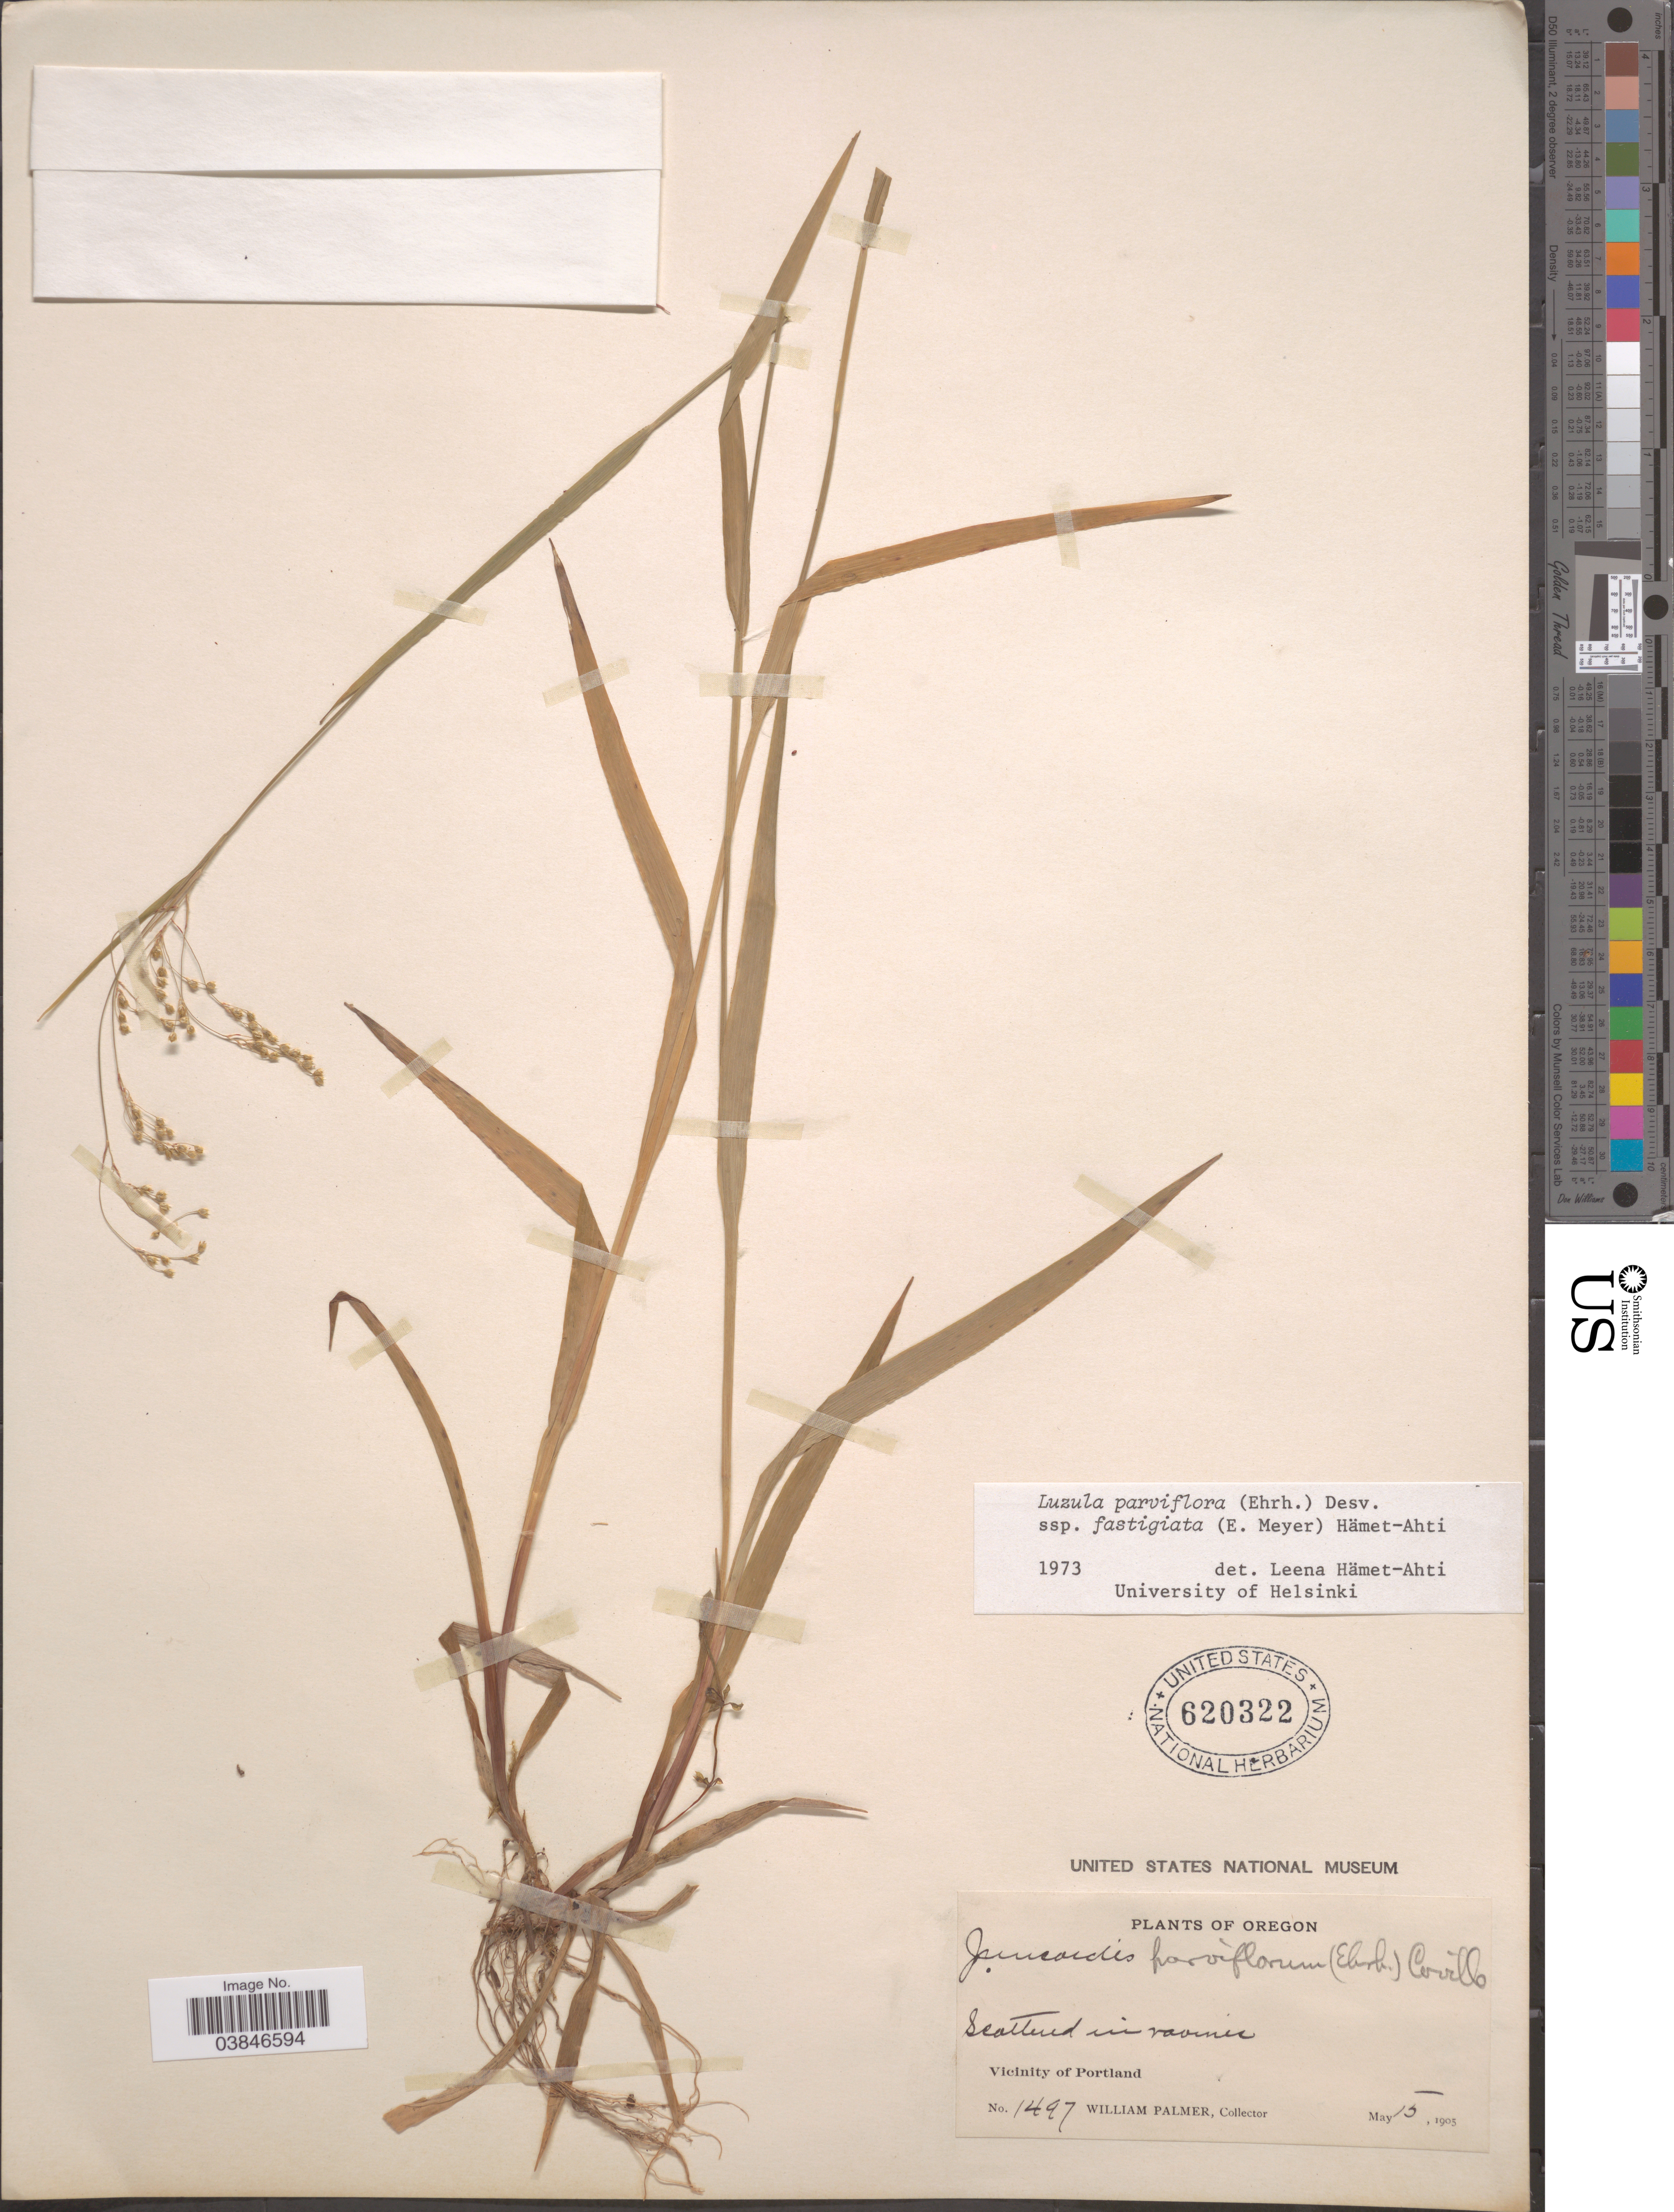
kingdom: Plantae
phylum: Tracheophyta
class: Liliopsida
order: Poales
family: Juncaceae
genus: Luzula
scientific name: Luzula parviflora subsp. fastigiata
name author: Buchenau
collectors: W. Palmer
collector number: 1497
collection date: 1905-05-15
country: United States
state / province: Oregon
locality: Vicinity of Portland.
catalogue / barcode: US 620322